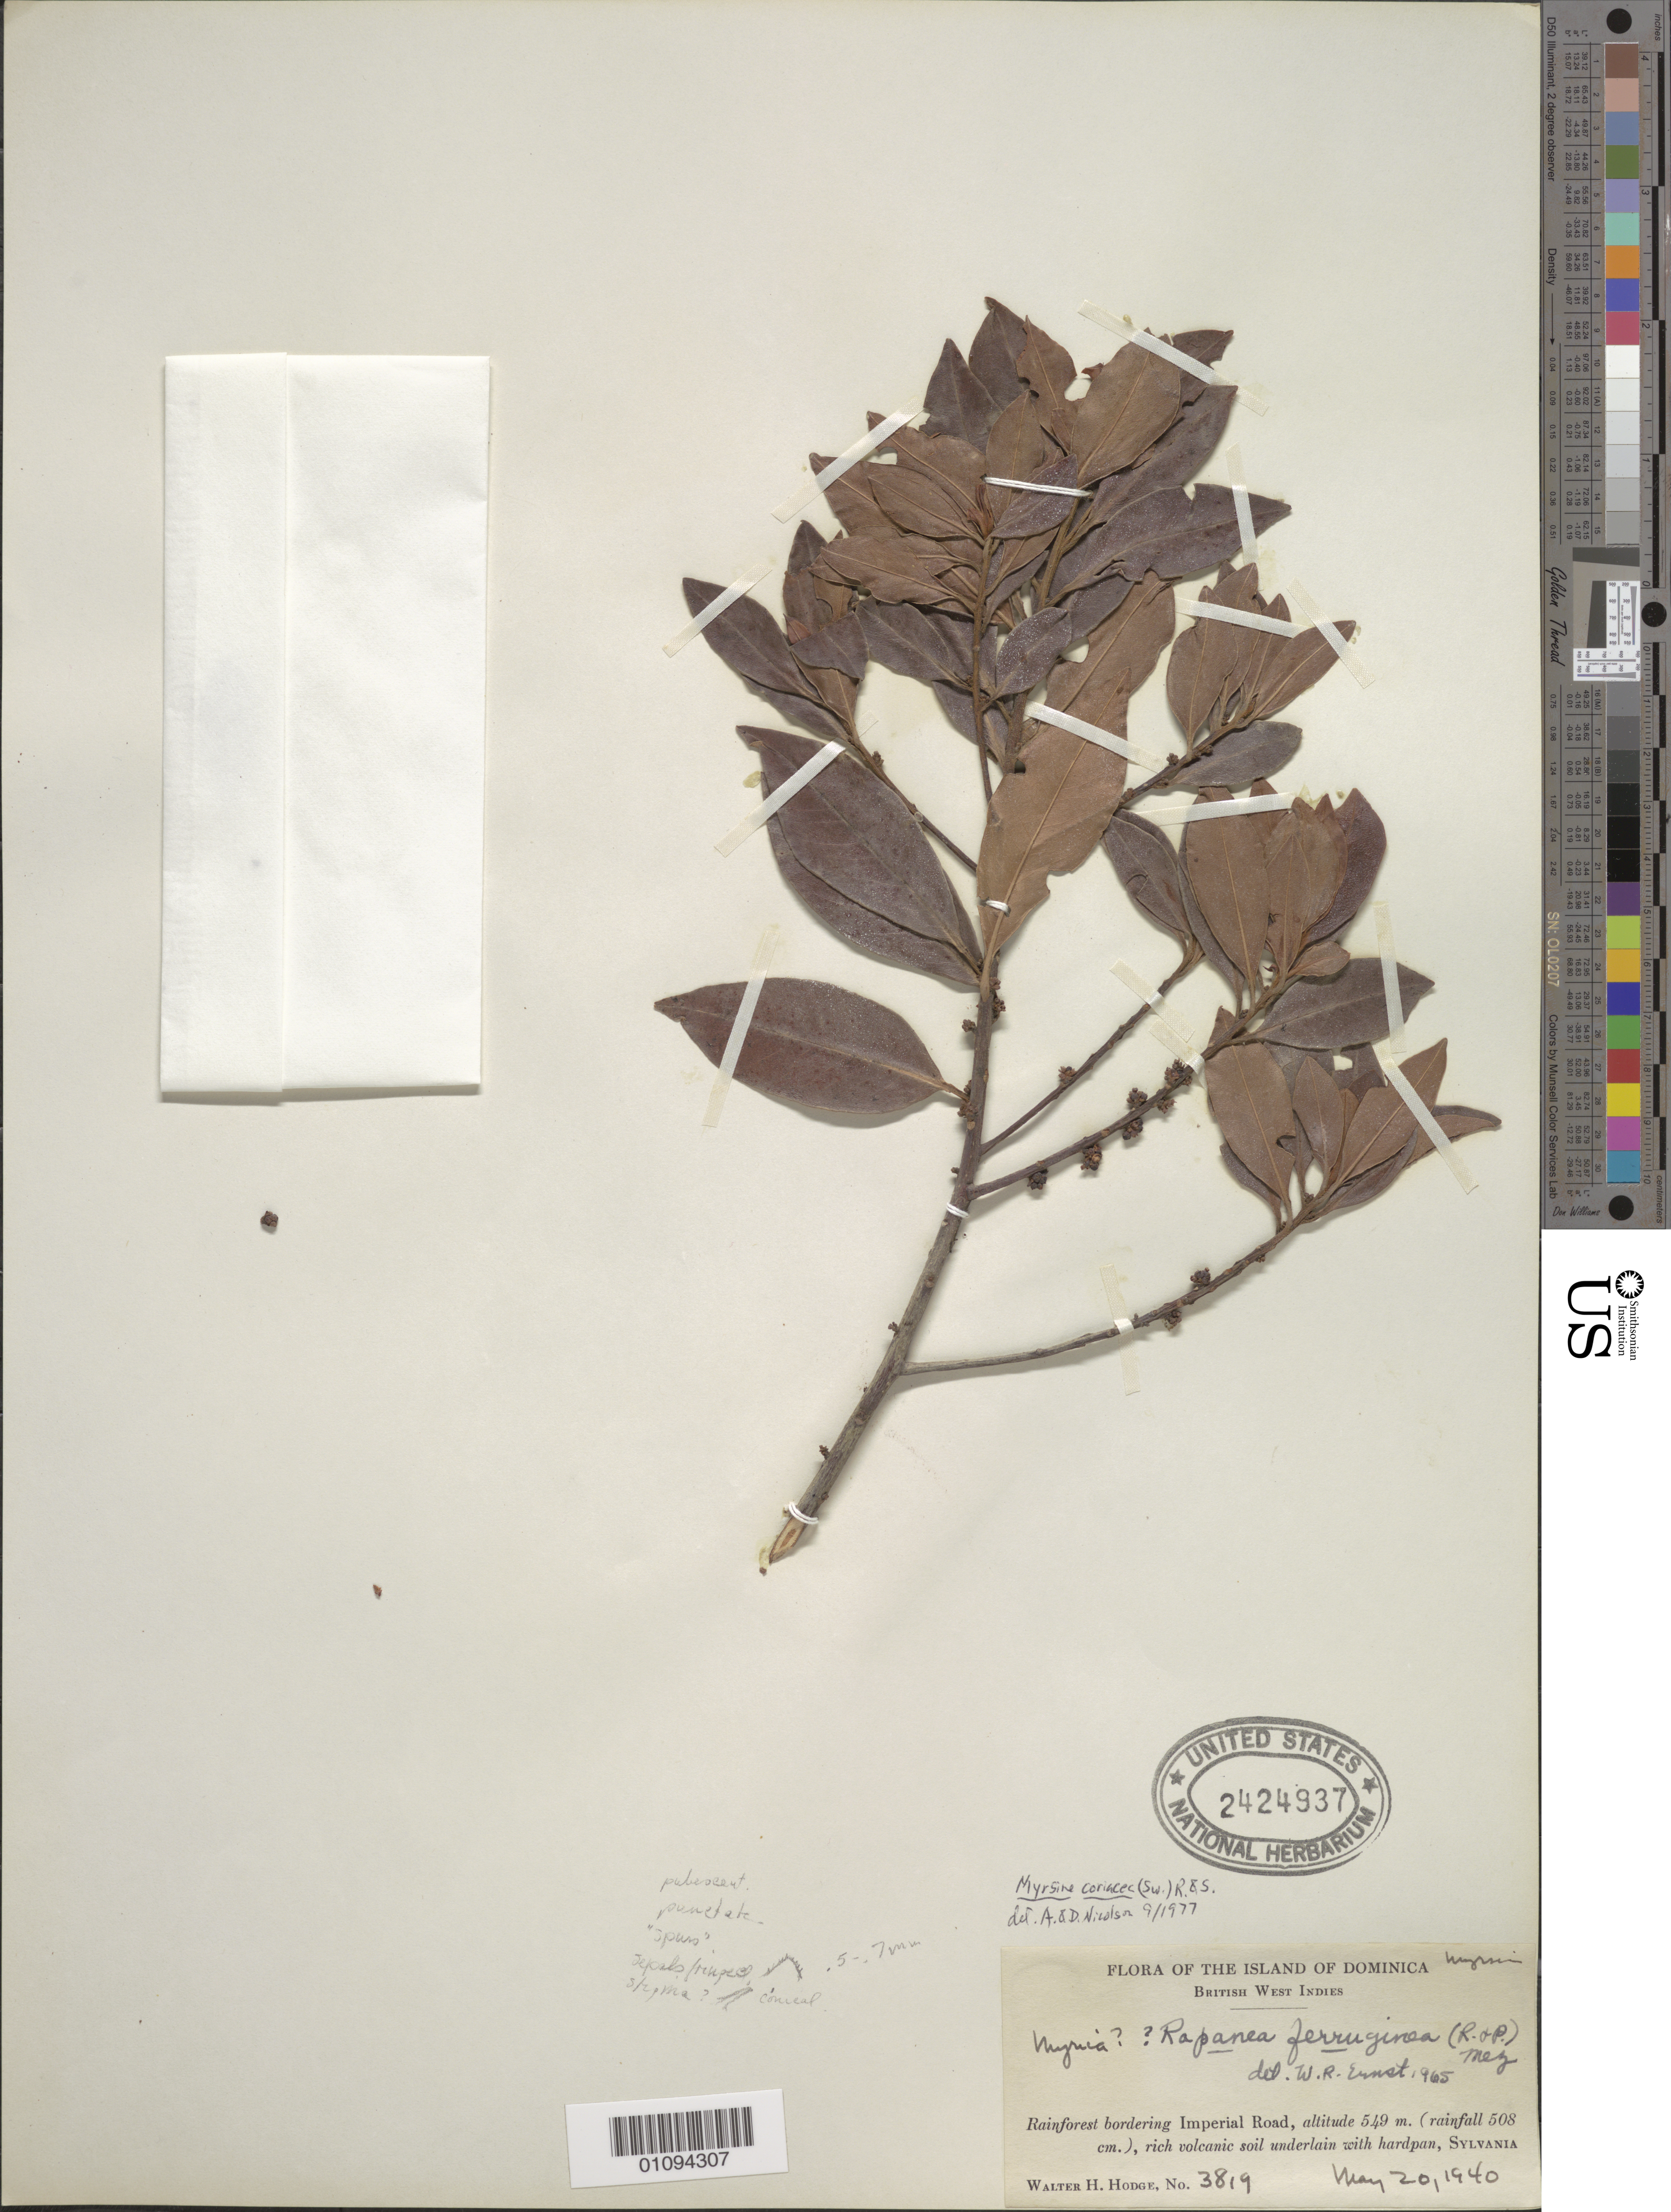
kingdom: Plantae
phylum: Tracheophyta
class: Magnoliopsida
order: Ericales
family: Primulaceae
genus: Myrsine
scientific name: Myrsine coriacea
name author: (Sw.) R. Br. ex Roem. & Schult.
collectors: W. Hodge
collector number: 3819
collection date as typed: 20 May 1940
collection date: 1940-05-20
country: Dominica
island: Dominica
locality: Sylvania, Imperial Road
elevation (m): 549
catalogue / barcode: US 2424937